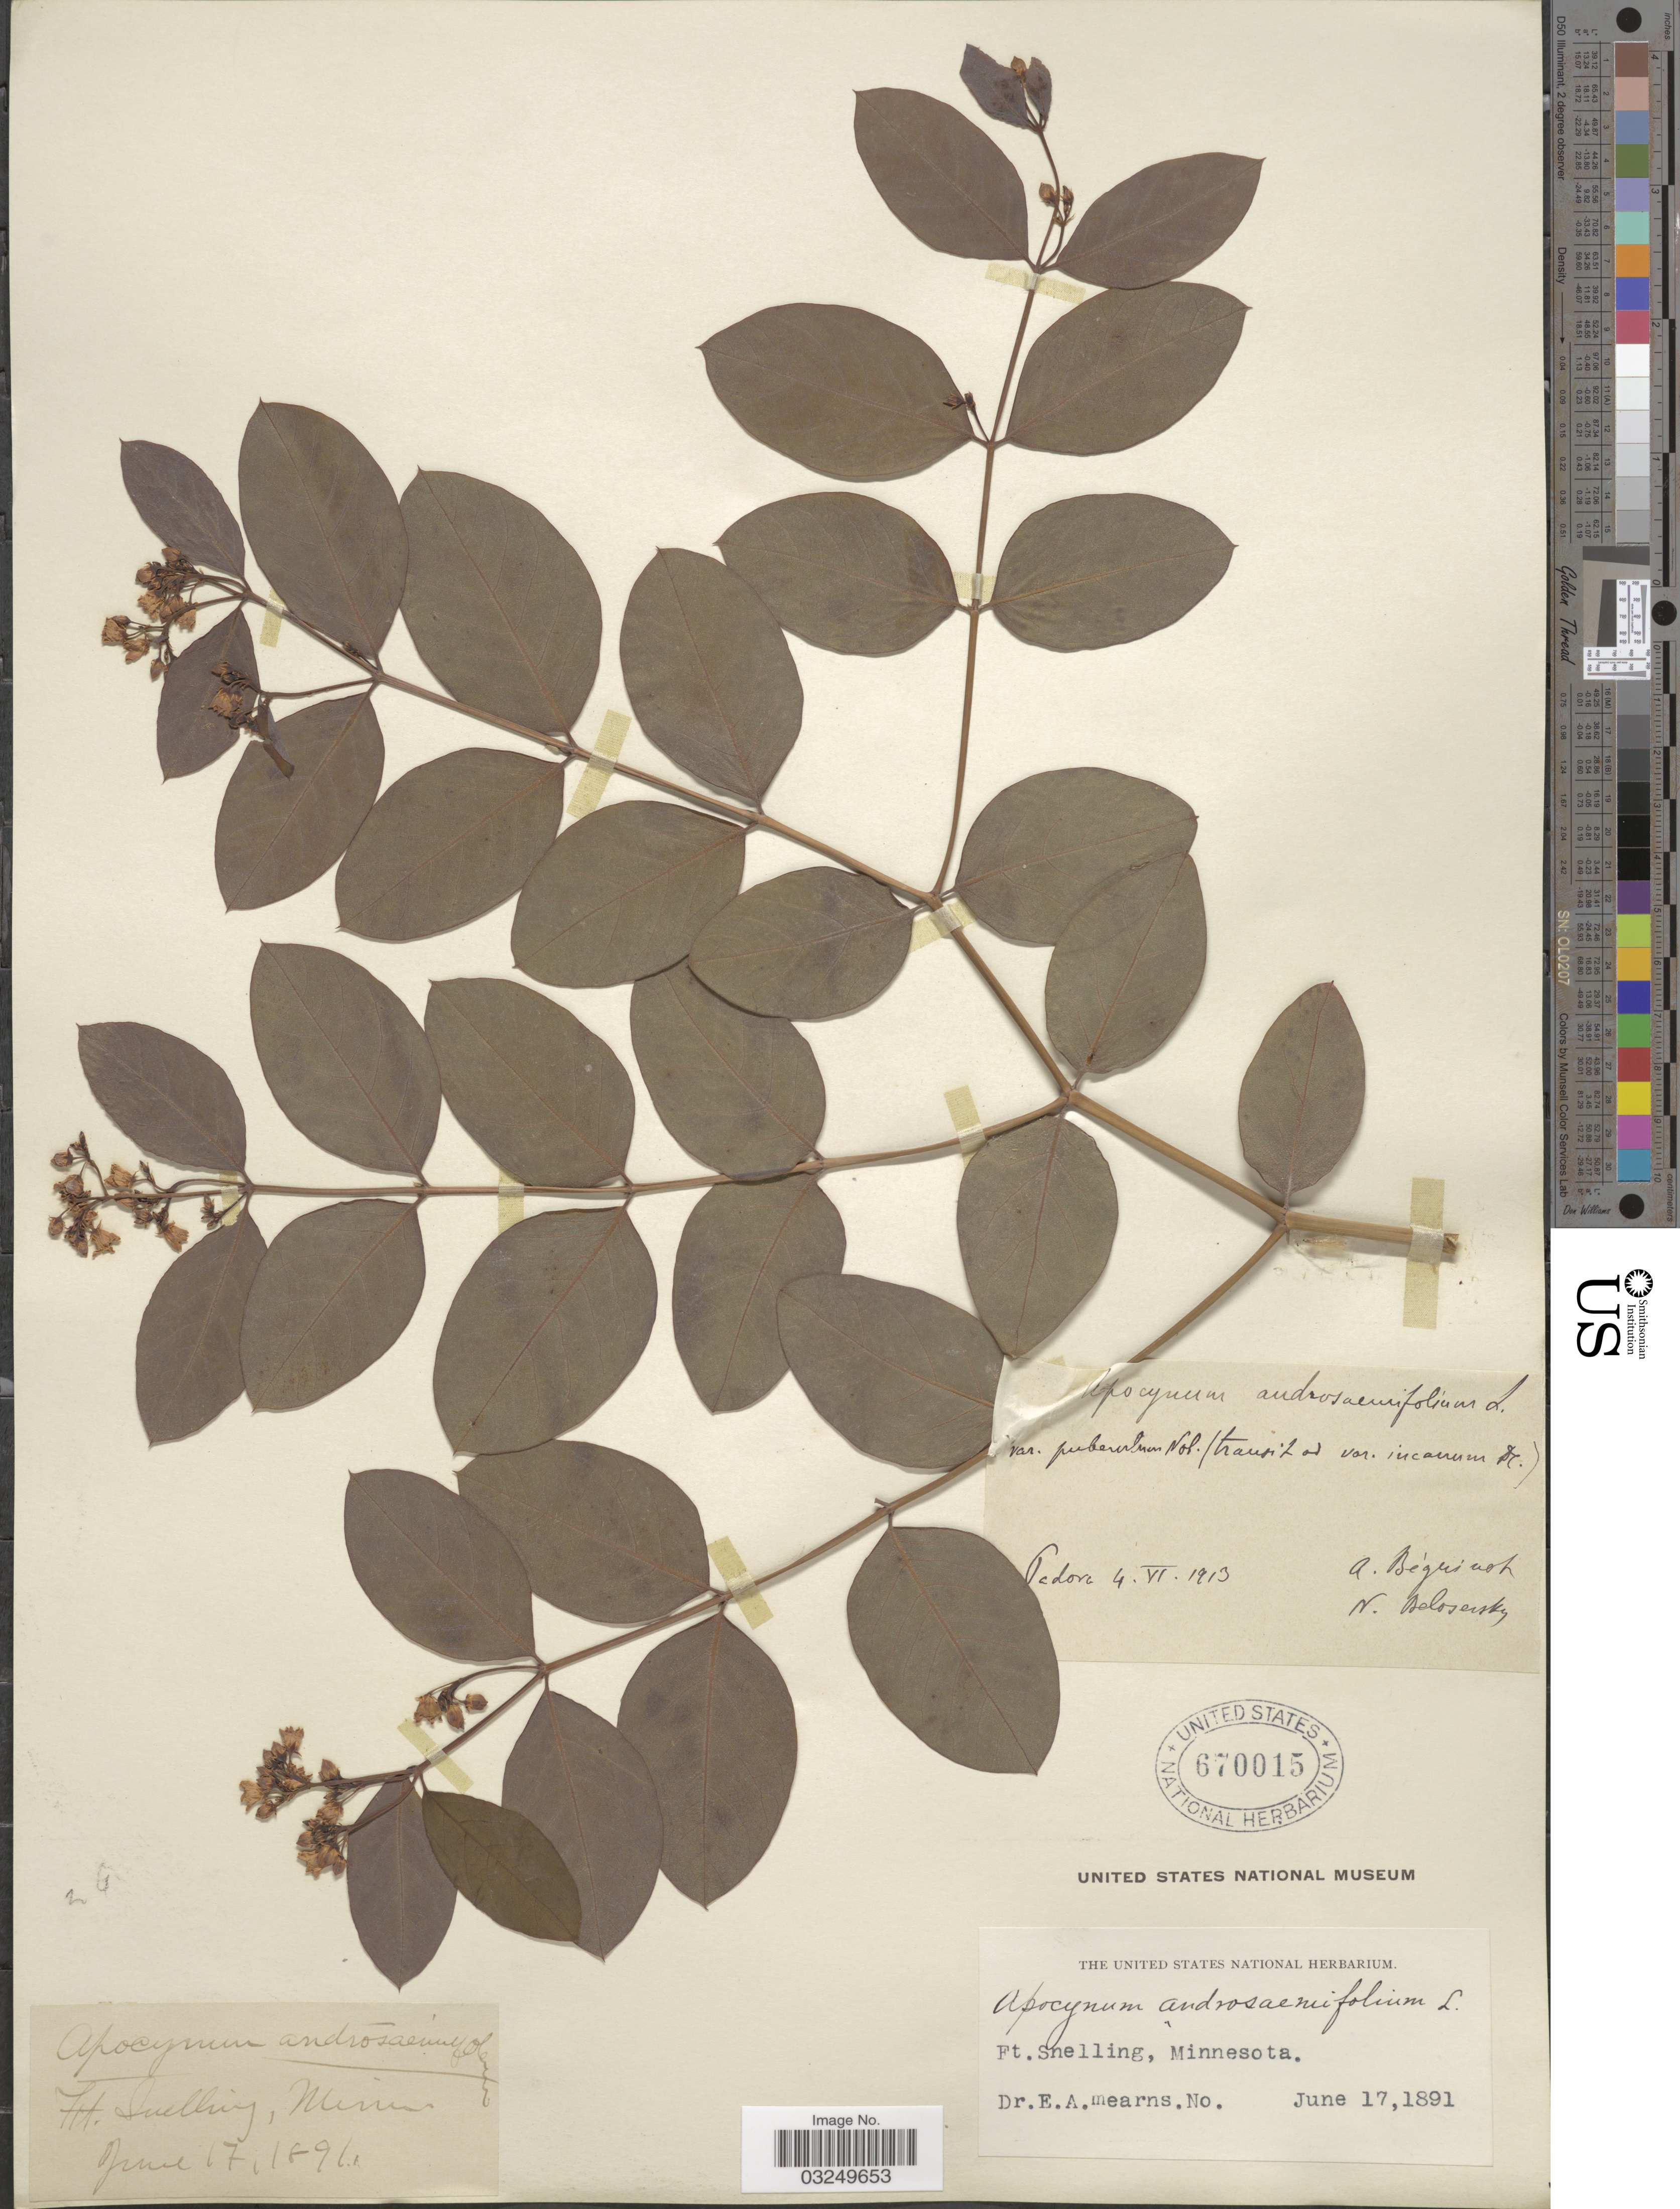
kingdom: Plantae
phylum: Tracheophyta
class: Magnoliopsida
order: Gentianales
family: Apocynaceae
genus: Apocynum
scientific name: Apocynum androsaemifolium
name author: L.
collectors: E. A. Mearns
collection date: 1891-06-17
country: United States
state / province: Minnesota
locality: Ft. Shelling.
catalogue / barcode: US 670015